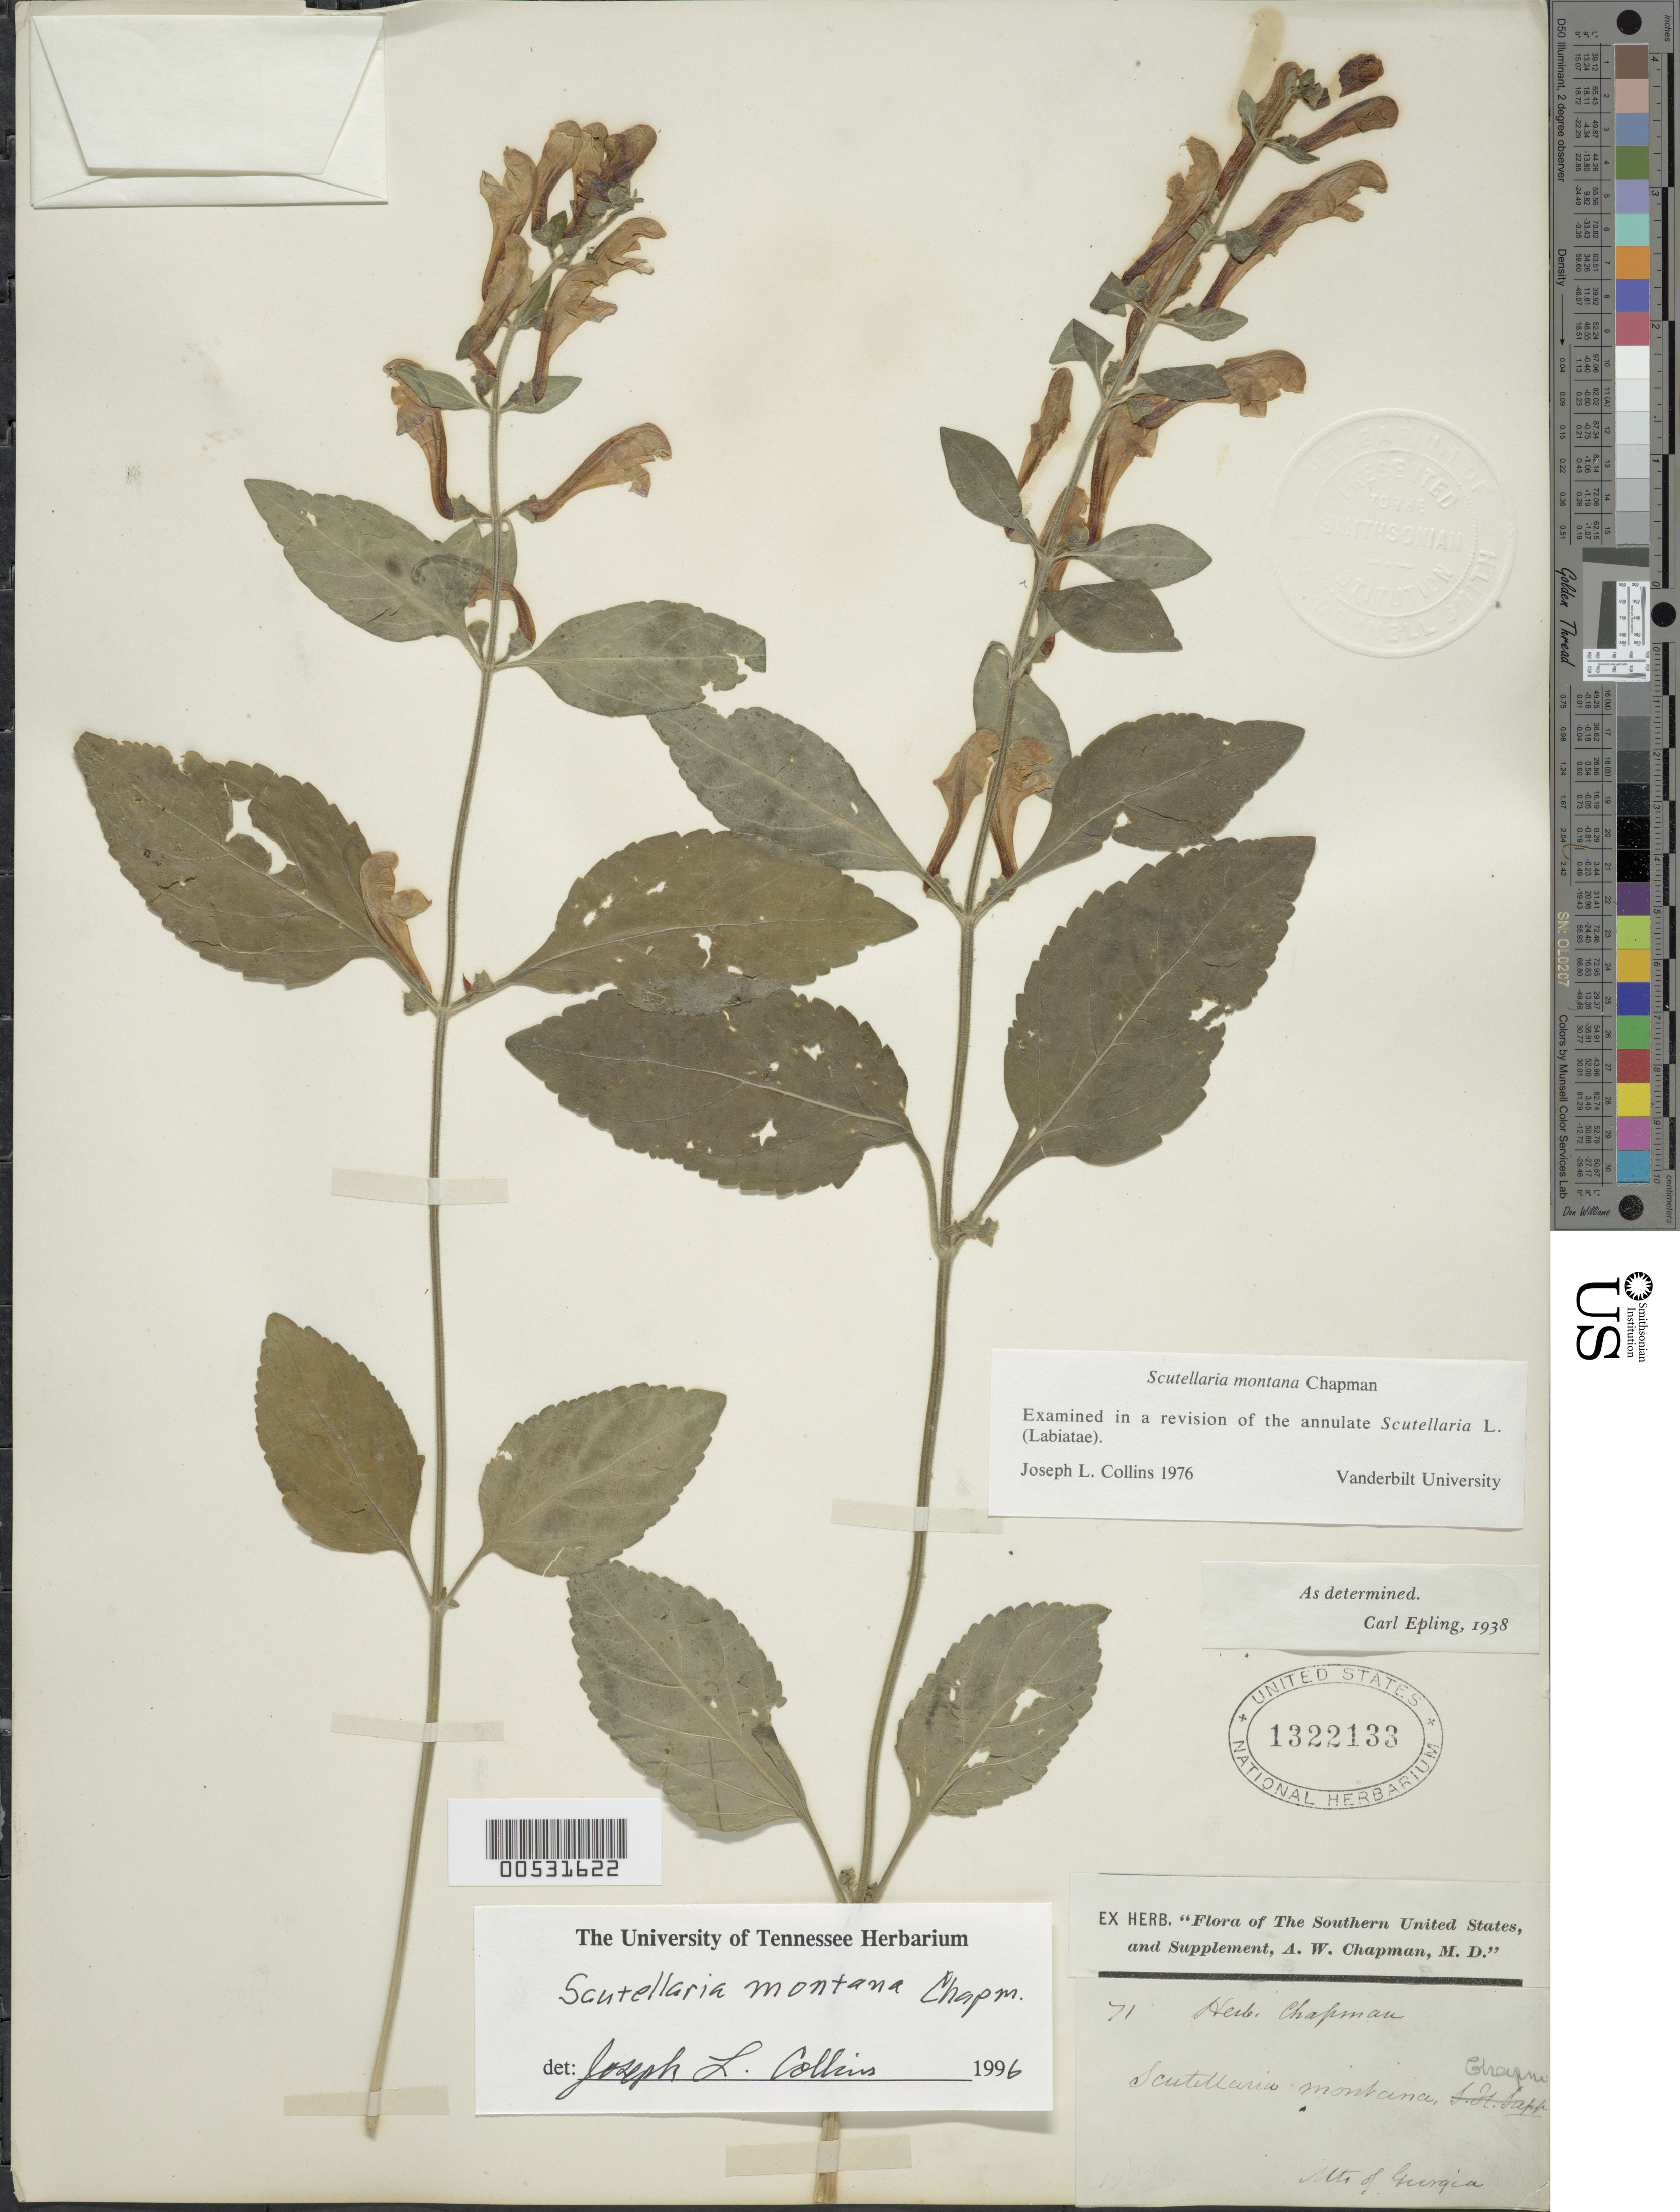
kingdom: Plantae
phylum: Tracheophyta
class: Magnoliopsida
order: Lamiales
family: Lamiaceae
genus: Scutellaria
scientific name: Scutellaria montana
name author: Chapm.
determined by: Collins, J. L.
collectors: ex herb. Chapman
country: United States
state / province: Georgia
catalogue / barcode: US 1322133